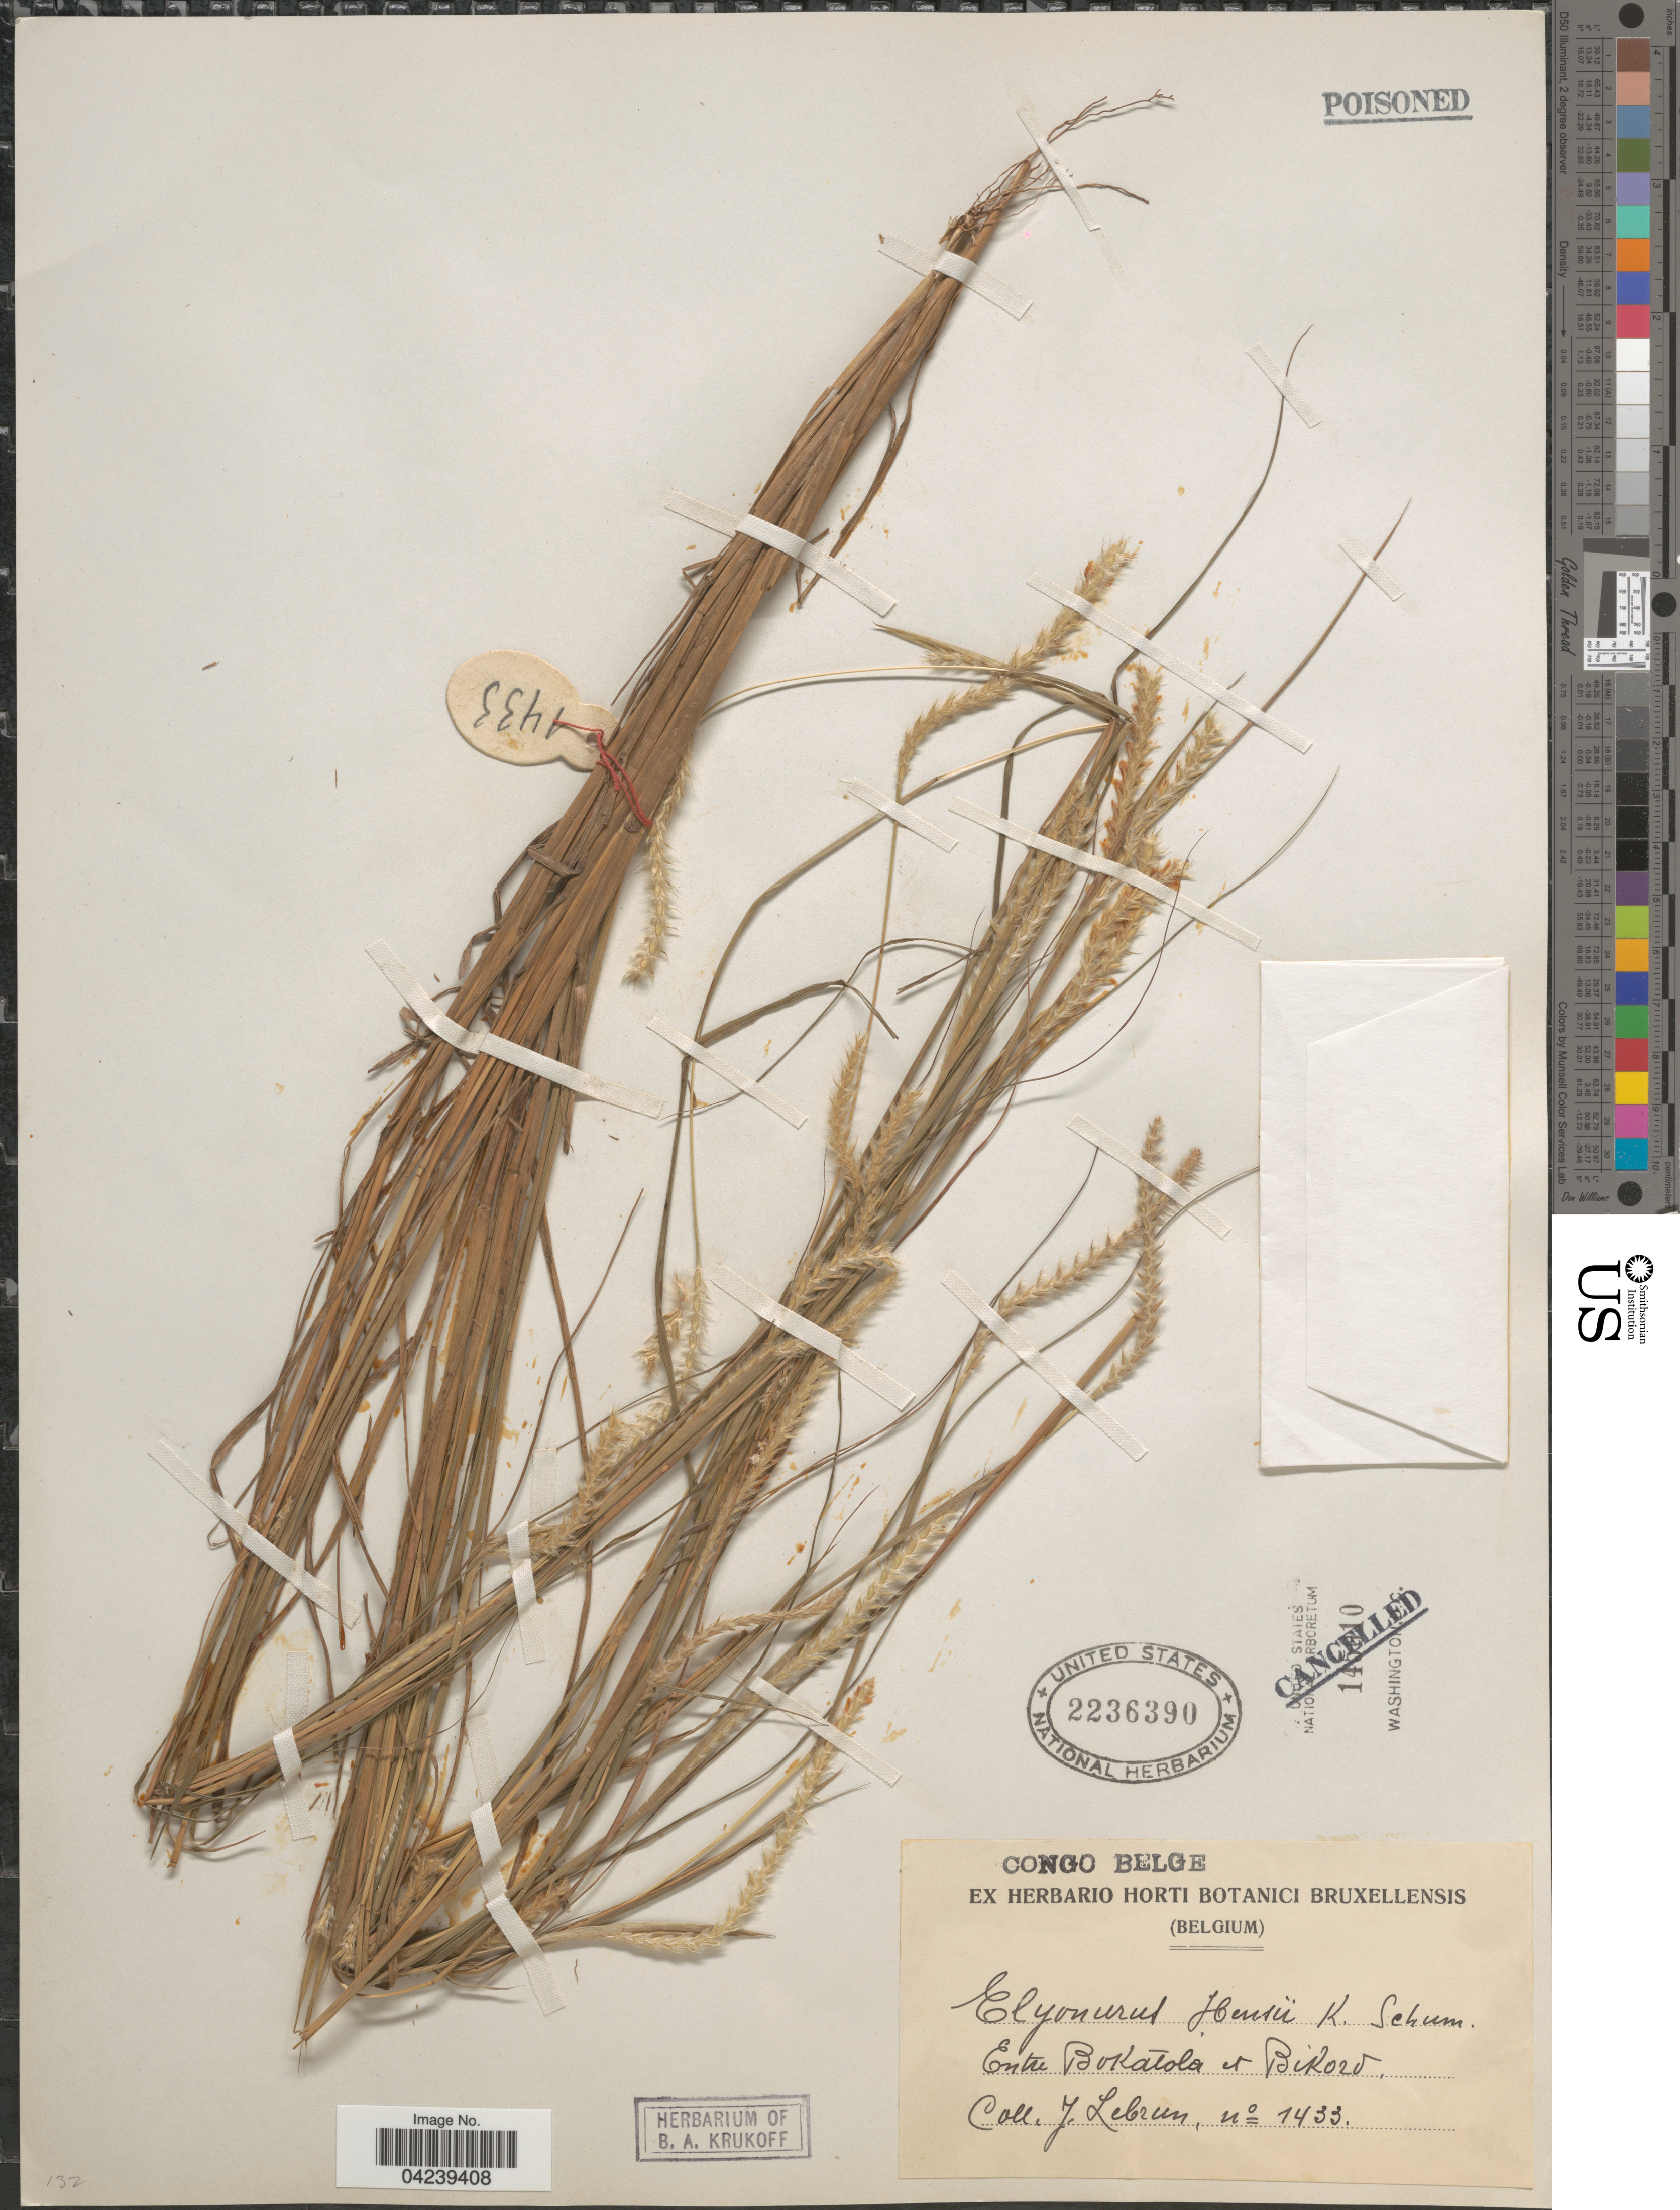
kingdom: Plantae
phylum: Tracheophyta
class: Liliopsida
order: Poales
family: Poaceae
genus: Elionurus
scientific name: Elionurus hensii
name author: K. Schum.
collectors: J. A. Lebrun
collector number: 1433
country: Congo, Democratic Republic of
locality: Congo Belge. Entre Bokatola et Bikoro.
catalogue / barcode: US 2236390